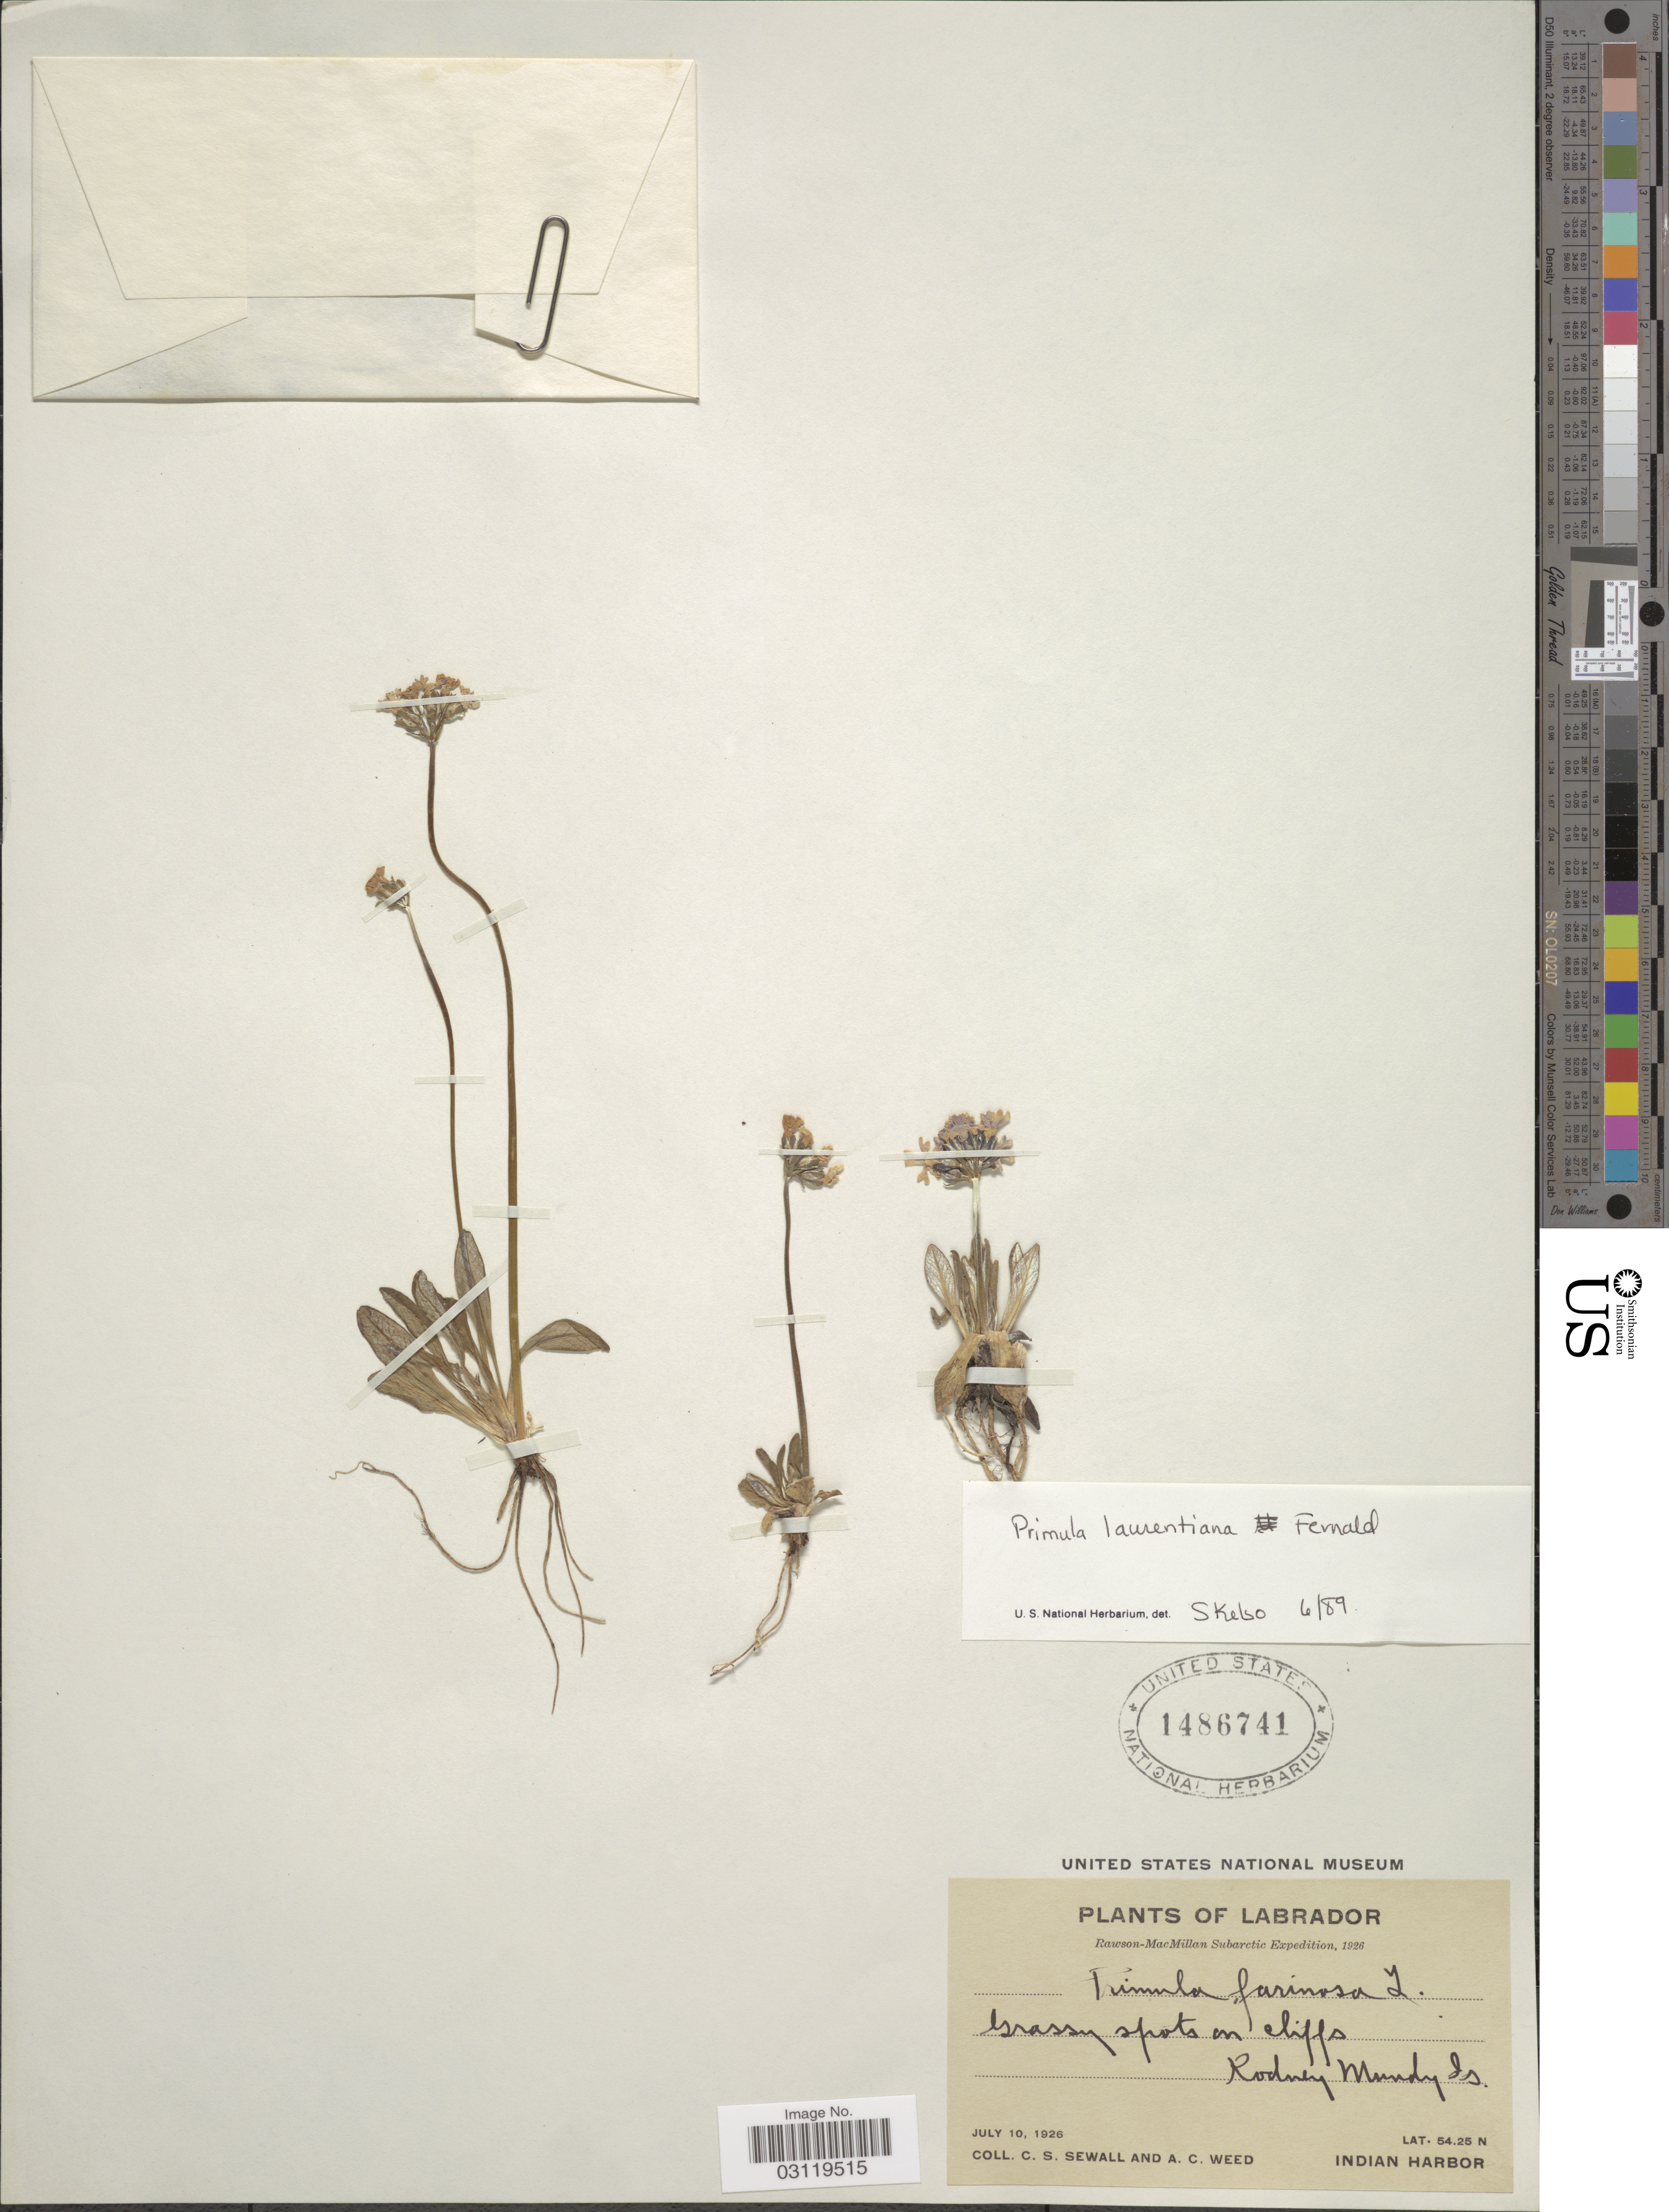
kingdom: Plantae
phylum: Tracheophyta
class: Magnoliopsida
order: Ericales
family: Primulaceae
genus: Primula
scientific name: Primula laurentiana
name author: Fernald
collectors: C. Sewall & A. Weed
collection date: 1926-07-10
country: Canada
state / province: Newfoundland and Labrador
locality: Labrador. Rodney Mundy Is. Indian Harbor.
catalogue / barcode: US 1486741